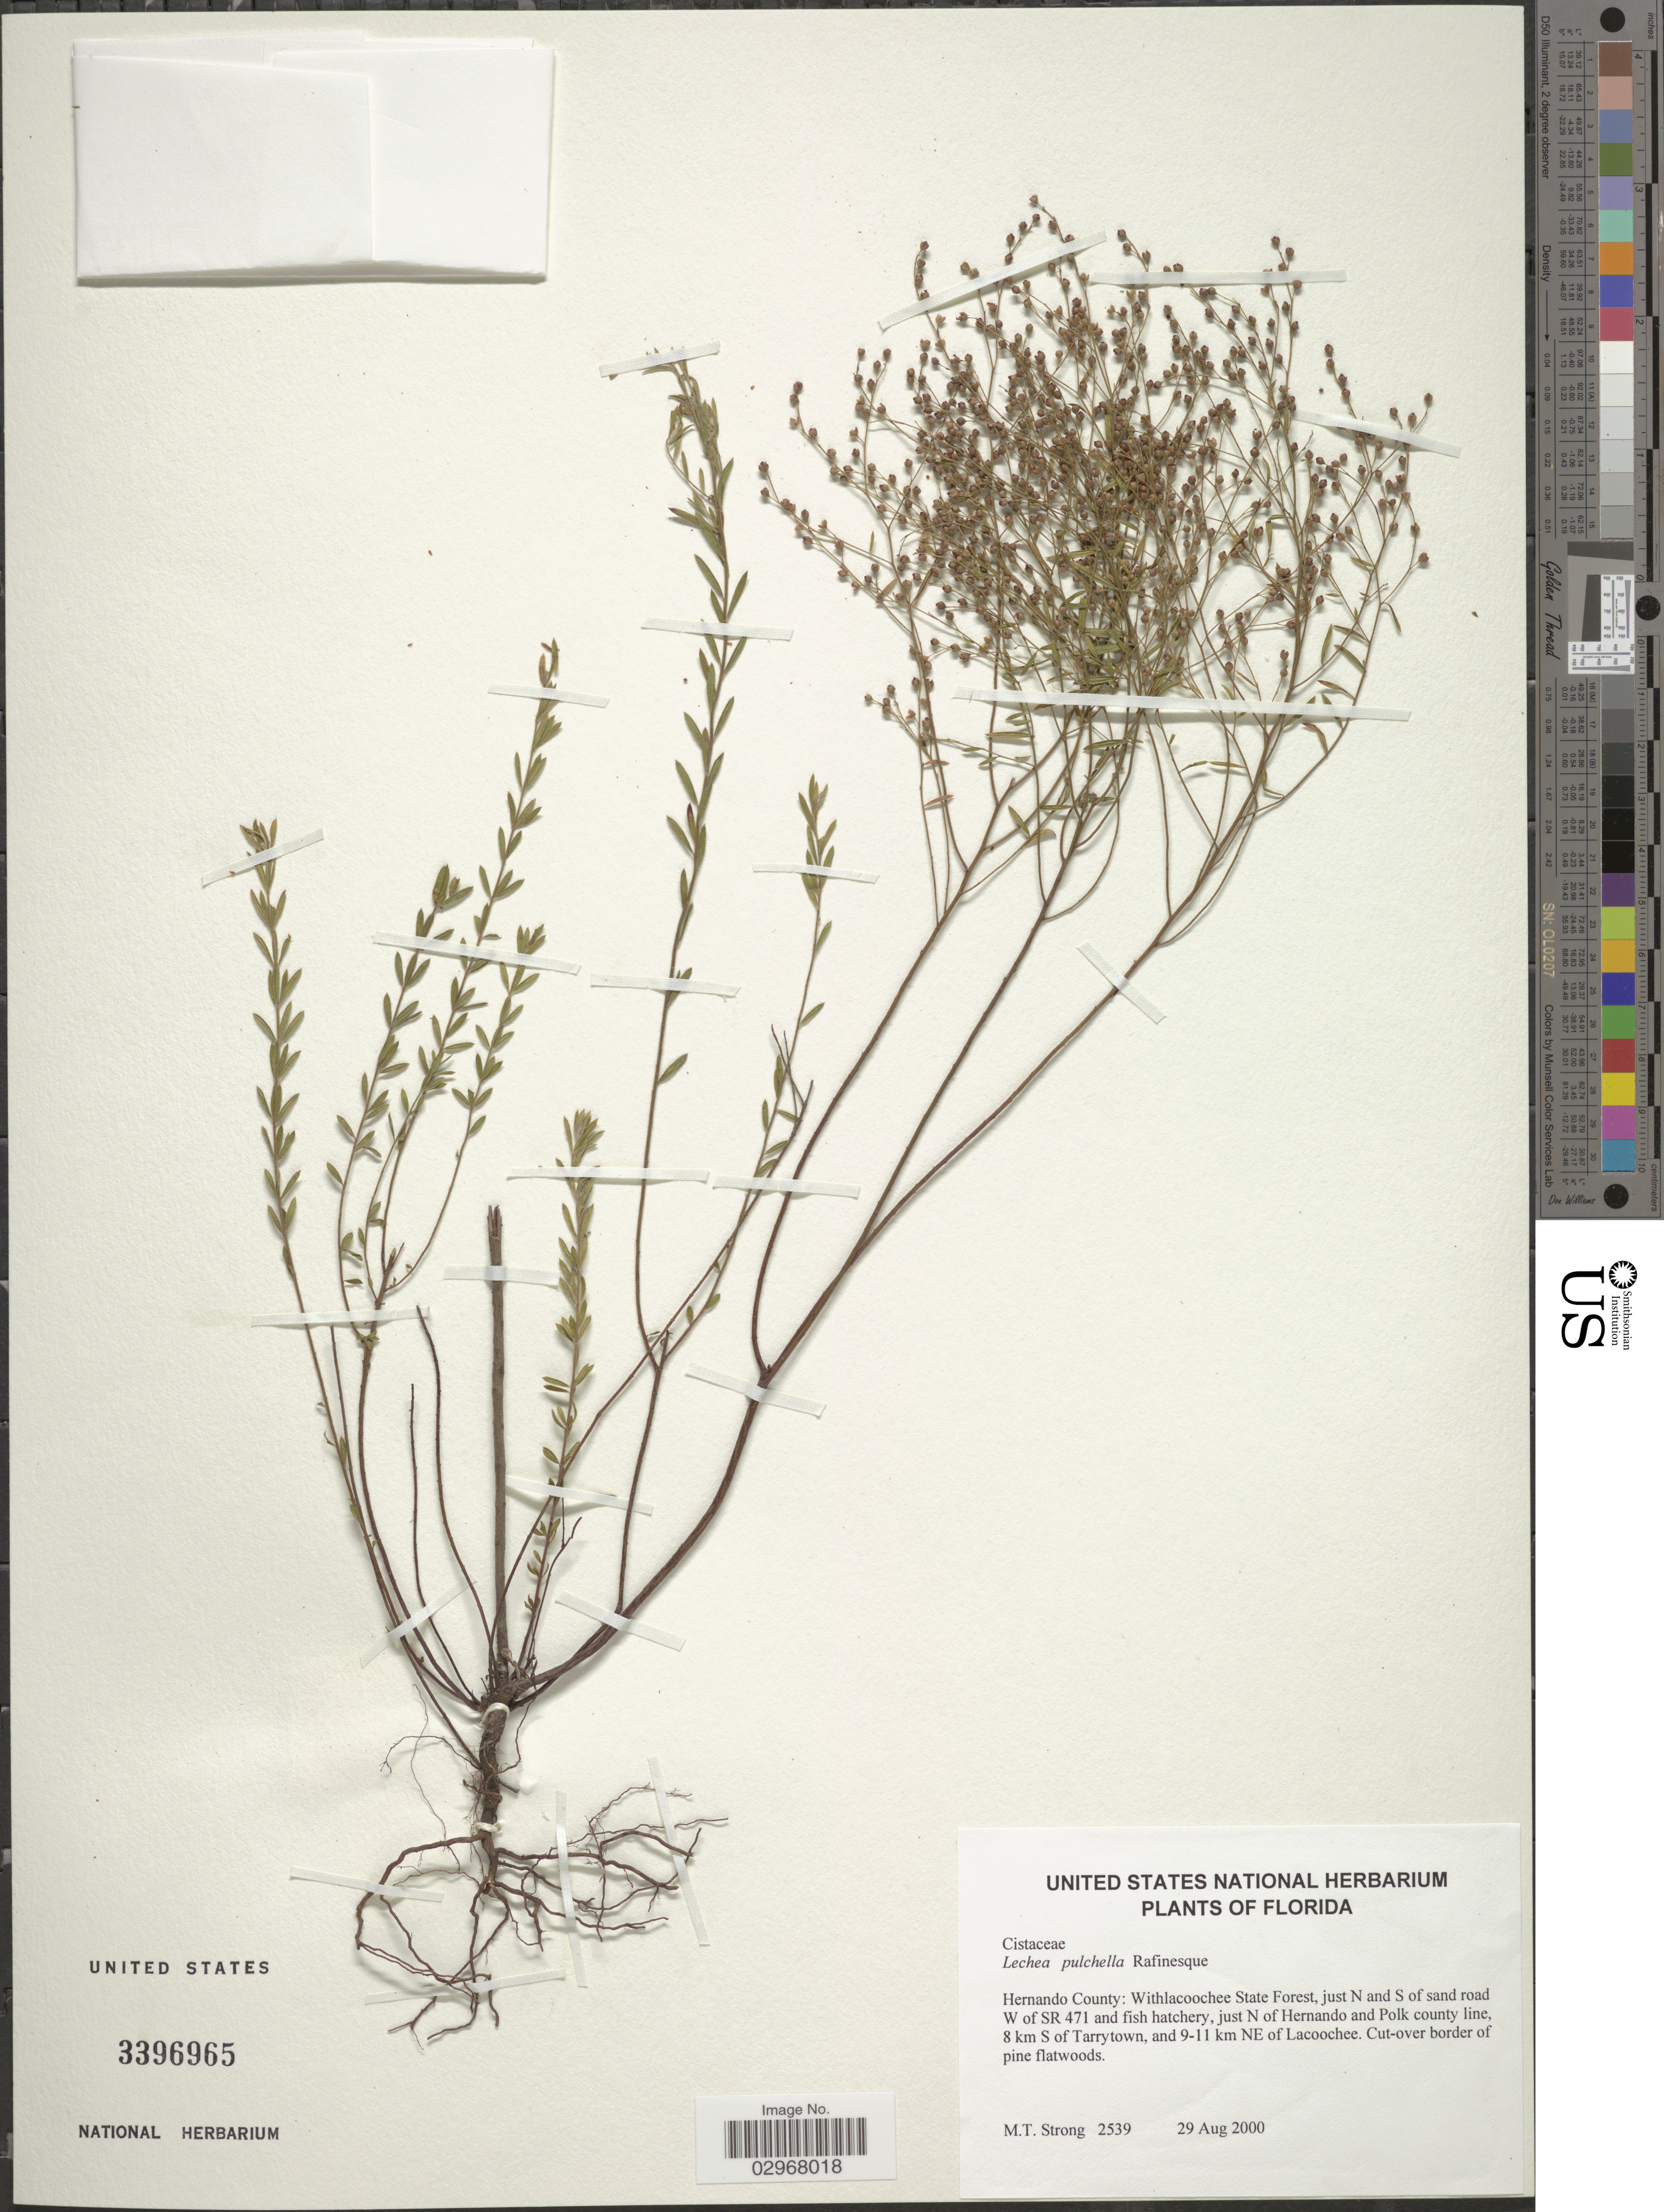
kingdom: Plantae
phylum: Tracheophyta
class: Magnoliopsida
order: Malvales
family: Cistaceae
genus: Lechea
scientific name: Lechea pulchella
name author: Raf.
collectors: M. T. Strong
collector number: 2539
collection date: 2000-08-29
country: United States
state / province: Florida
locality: Hernando County: Withlacoochee State Forest, just N and S of sand road W of SR 471 and fish hatchery, just N of Hernando and Polk county linem 8 km S of Tarrytown, and 9-11 km NE of Lacoochee.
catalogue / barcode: US 3396965